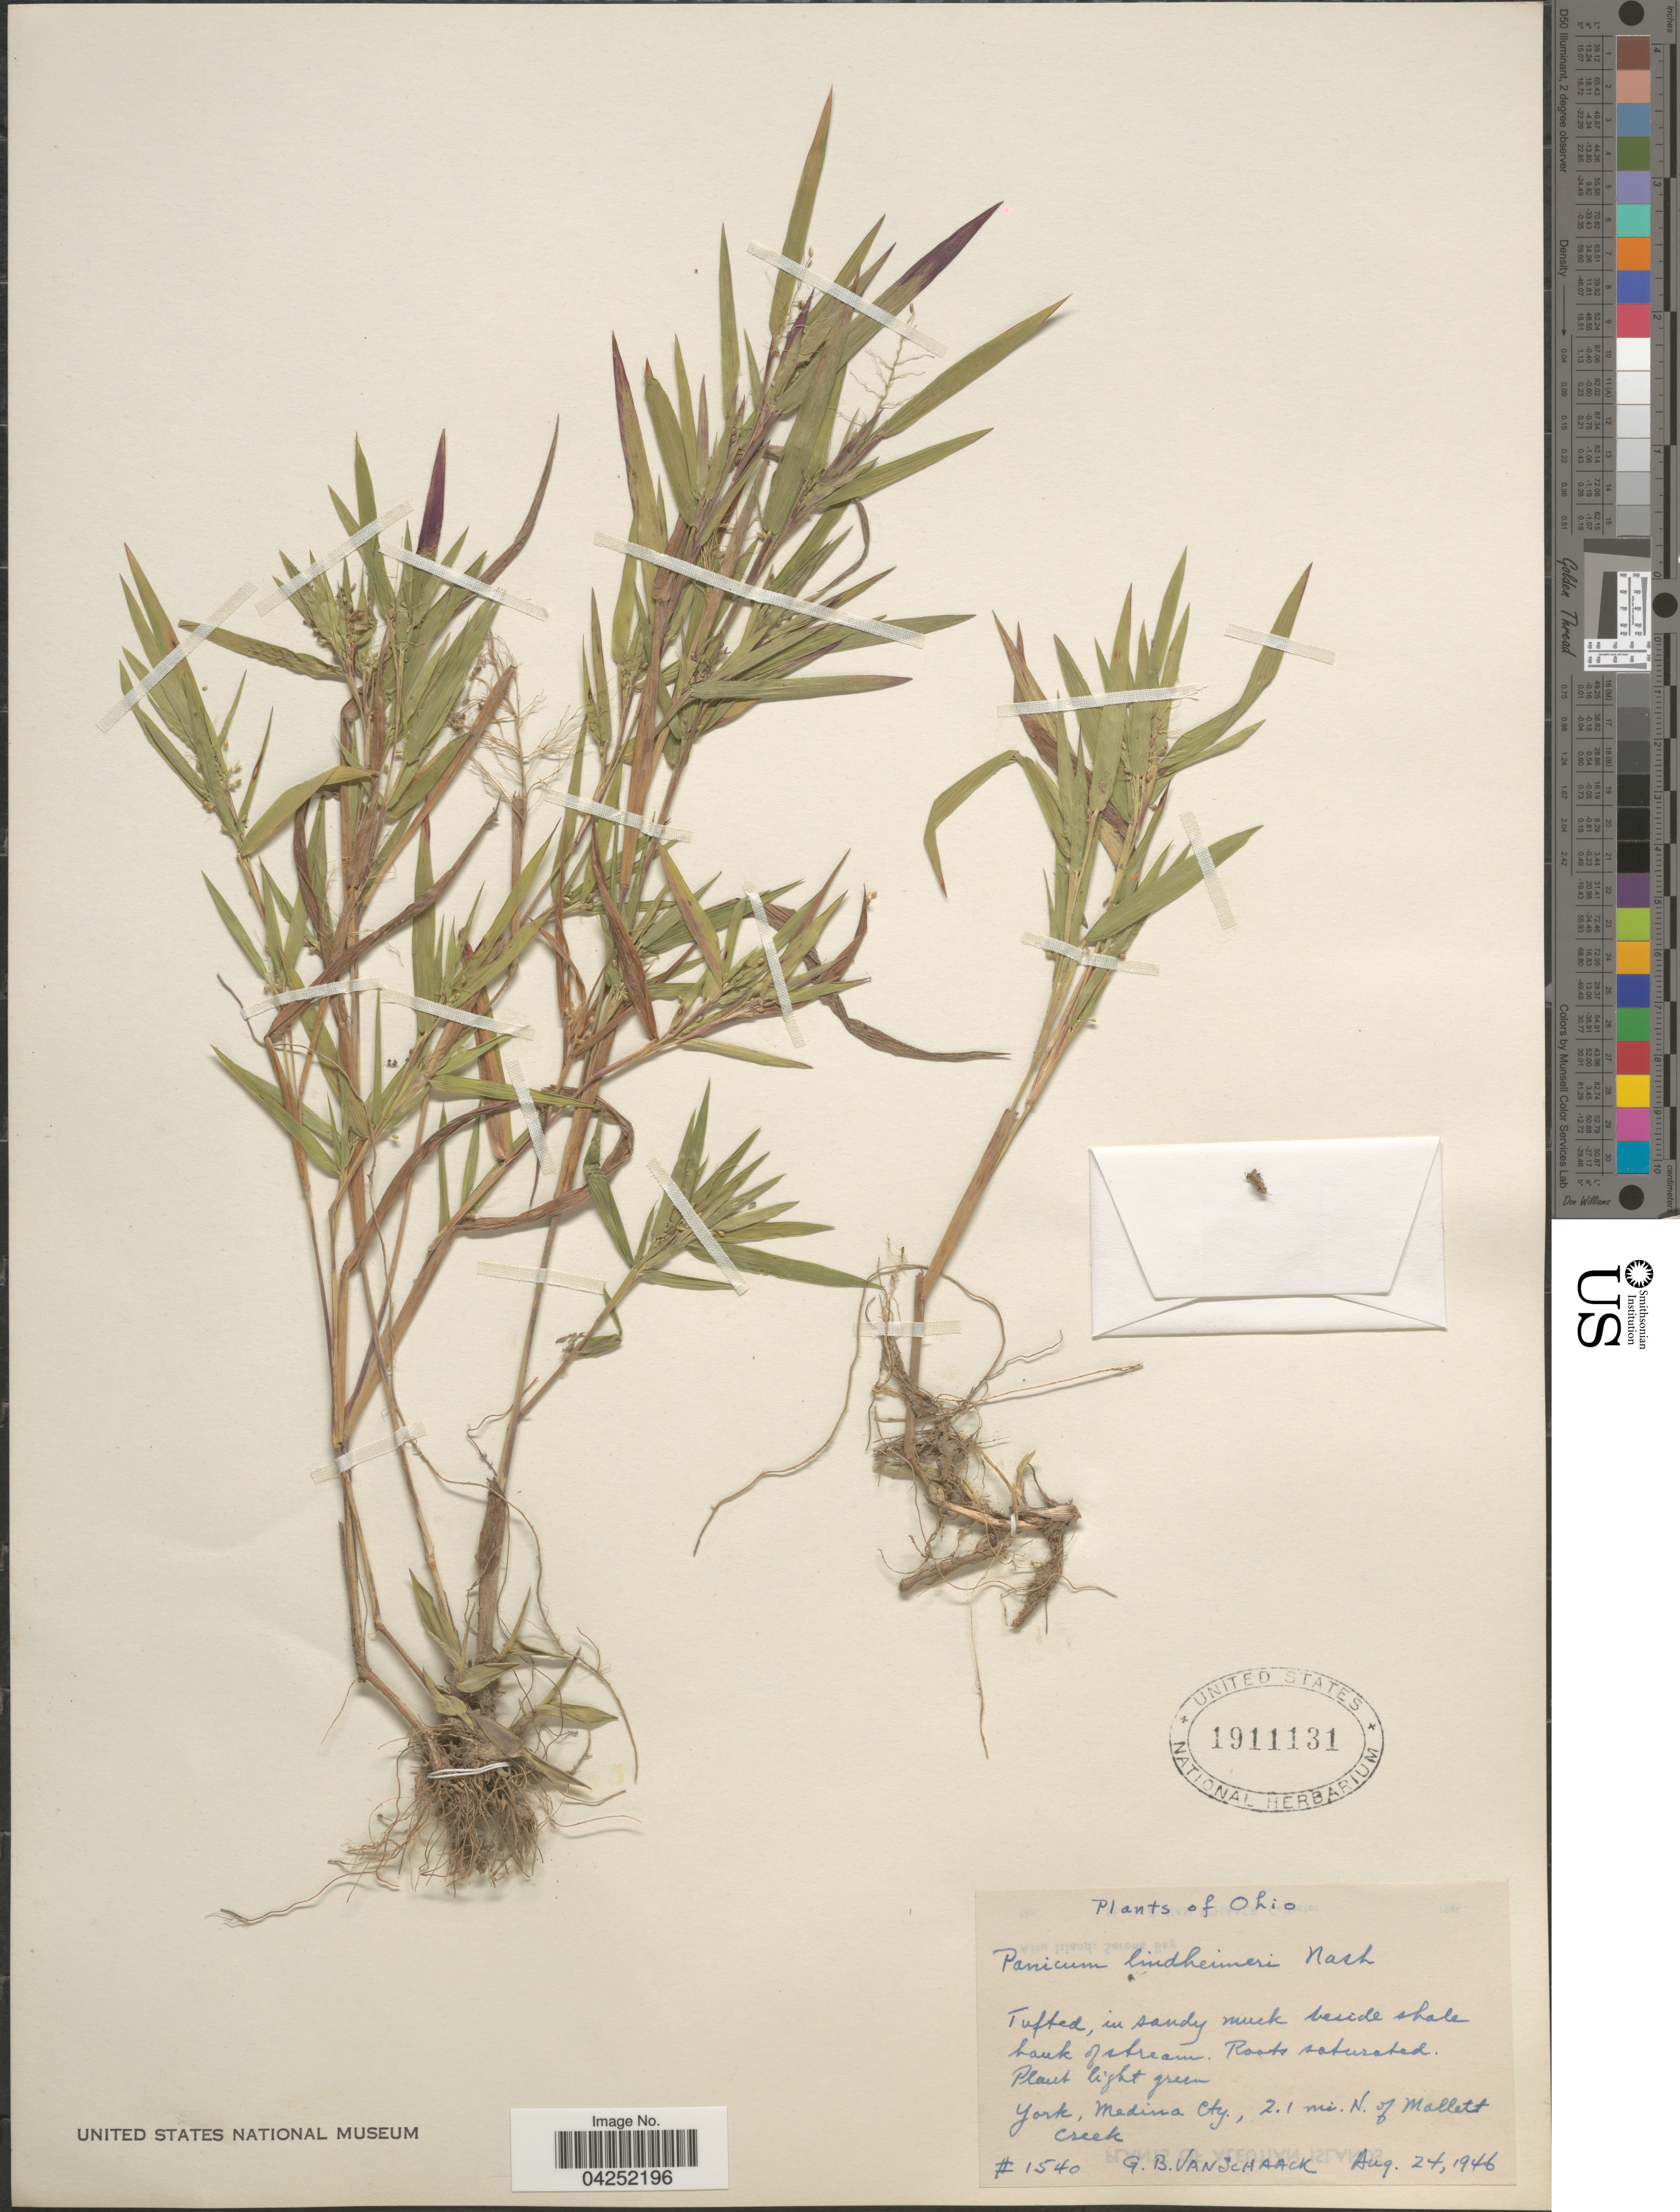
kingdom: Plantae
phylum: Tracheophyta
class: Liliopsida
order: Poales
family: Poaceae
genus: Dichanthelium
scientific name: Dichanthelium acuminatum var. lindheimeri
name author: (Nash) Gould & C.A. Clark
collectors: G. Van Schaack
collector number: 1540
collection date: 1946-08-24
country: United States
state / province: Ohio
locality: York, Medina Cty., 2.1 mi. N. of Mallett Creek.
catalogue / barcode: US 1911131